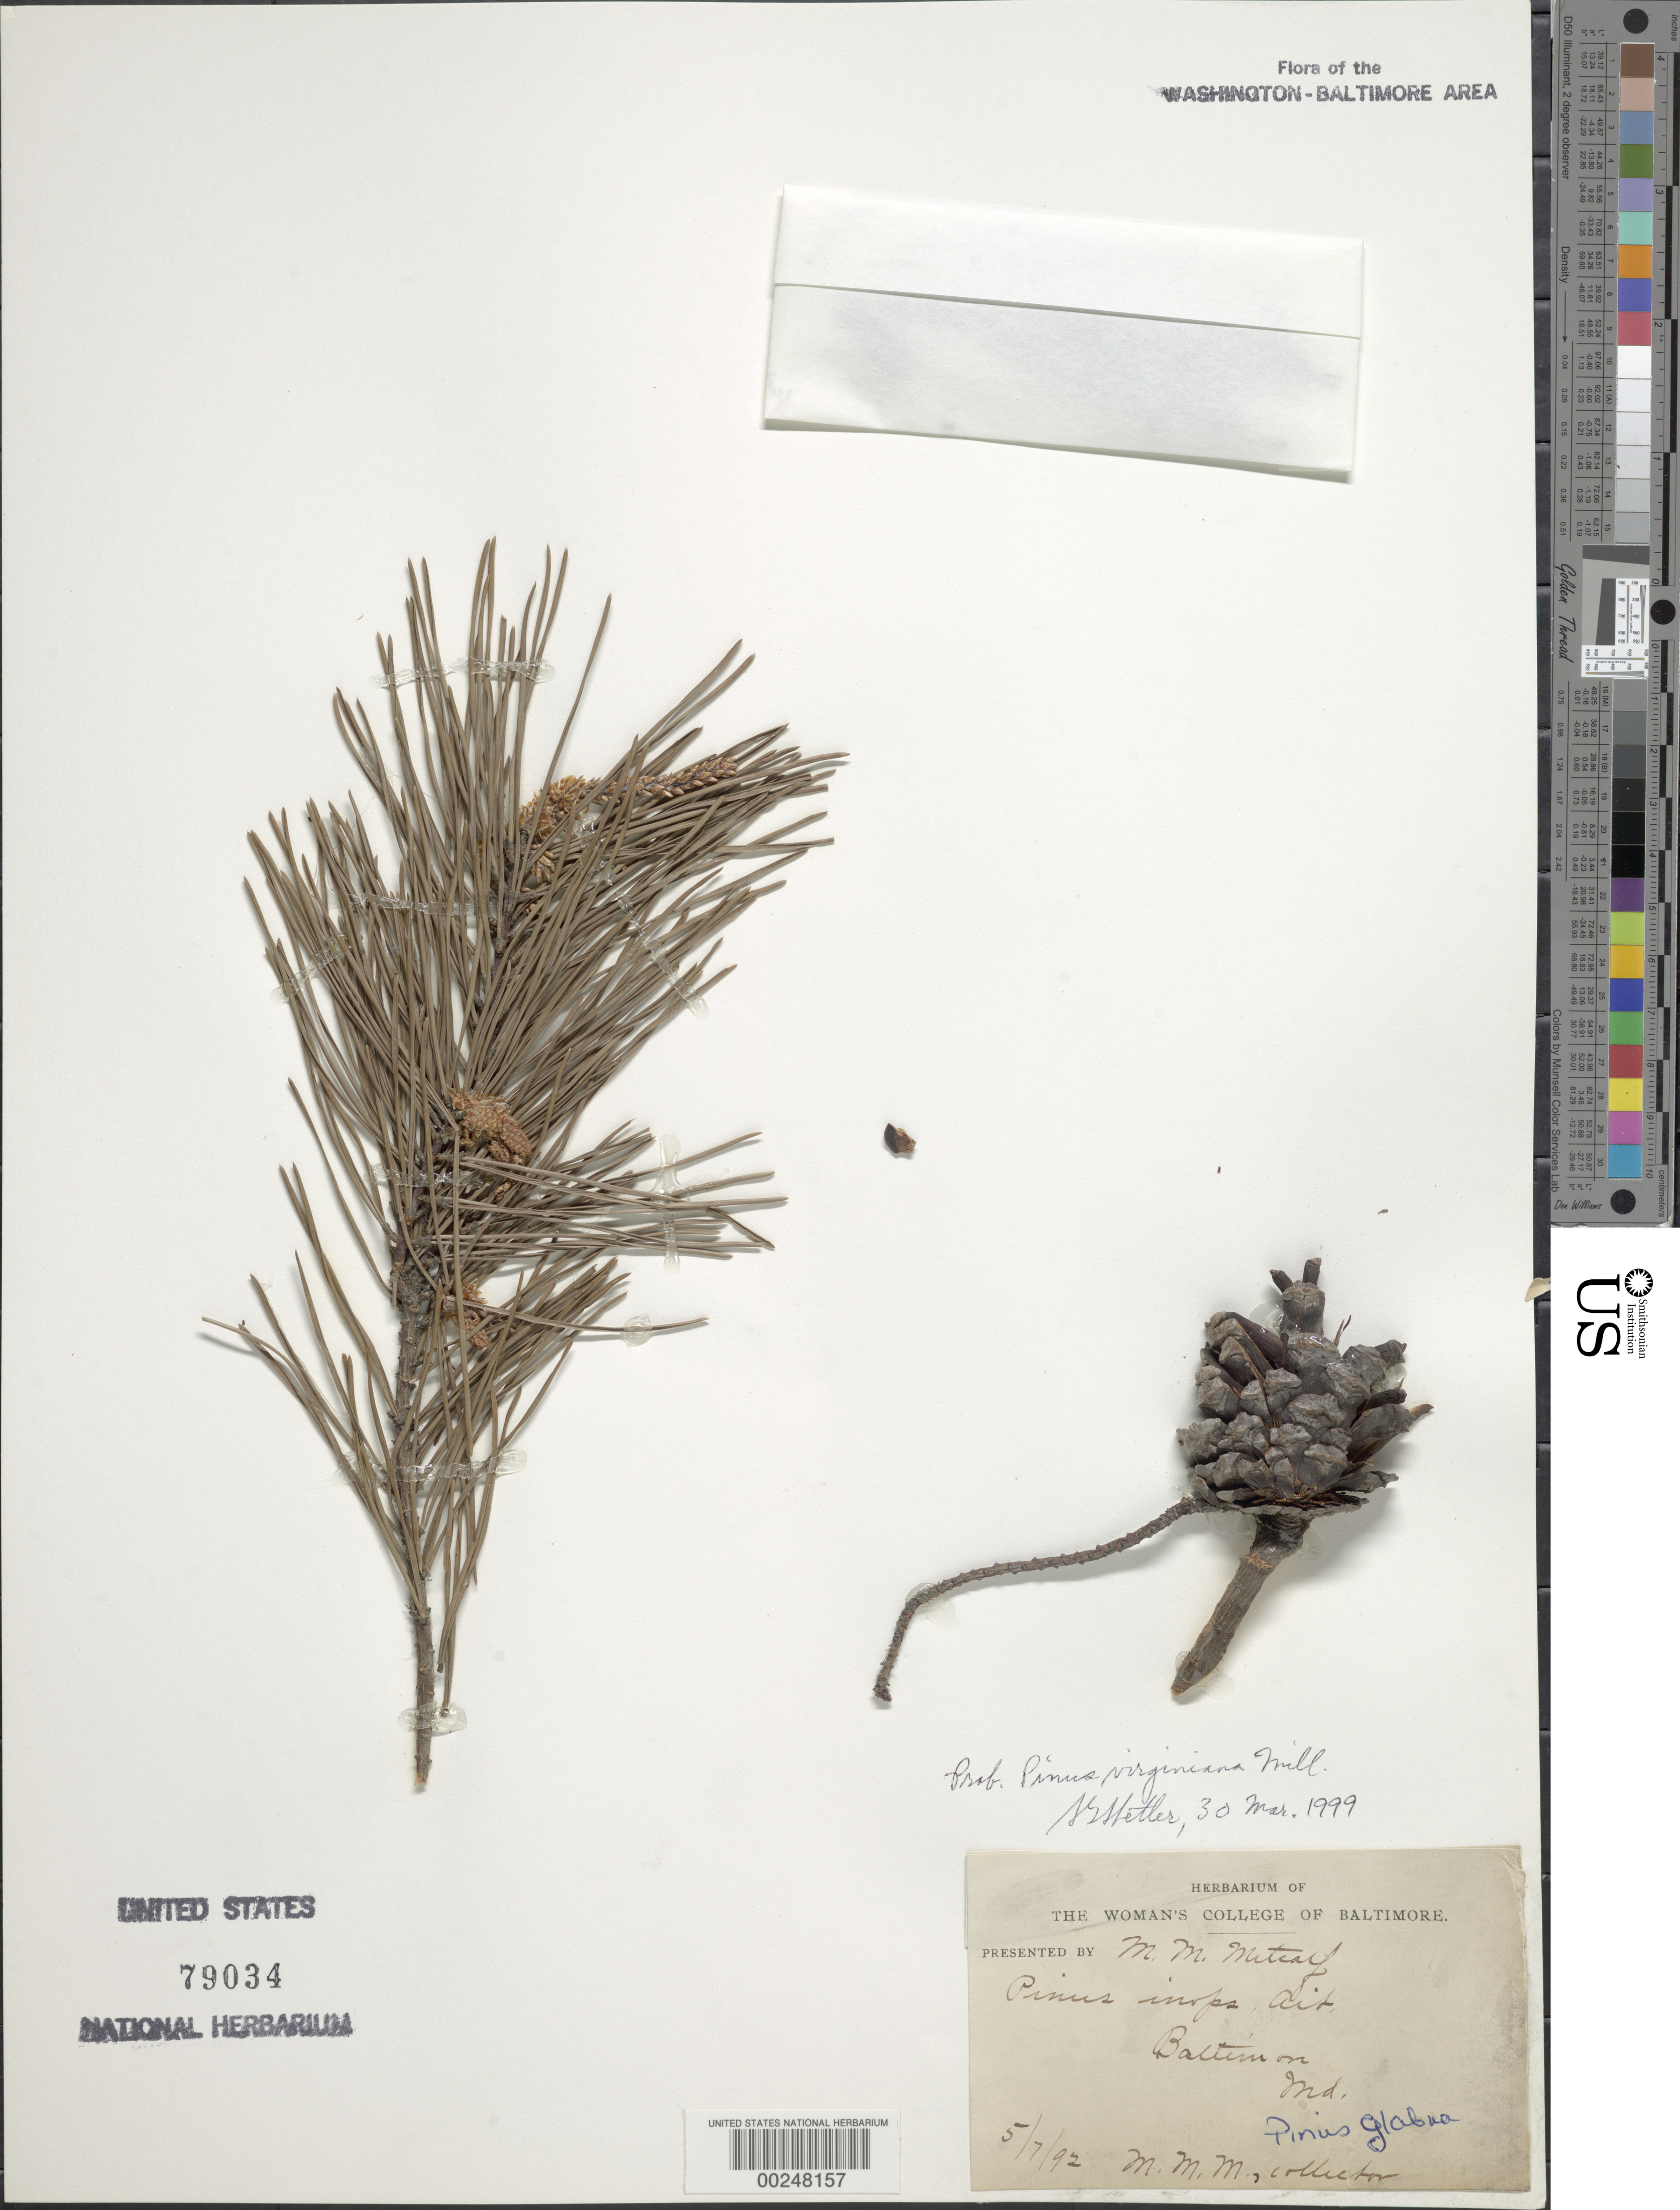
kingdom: Plantae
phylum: Tracheophyta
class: Pinopsida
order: Pinales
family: Pinaceae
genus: Pinus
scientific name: Pinus virginiana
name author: Mill.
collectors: M. Metcalf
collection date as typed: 07 May 1892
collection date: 1892-05-07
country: United States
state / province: Maryland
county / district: City of Baltimore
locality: Baltimore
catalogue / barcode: US 79034